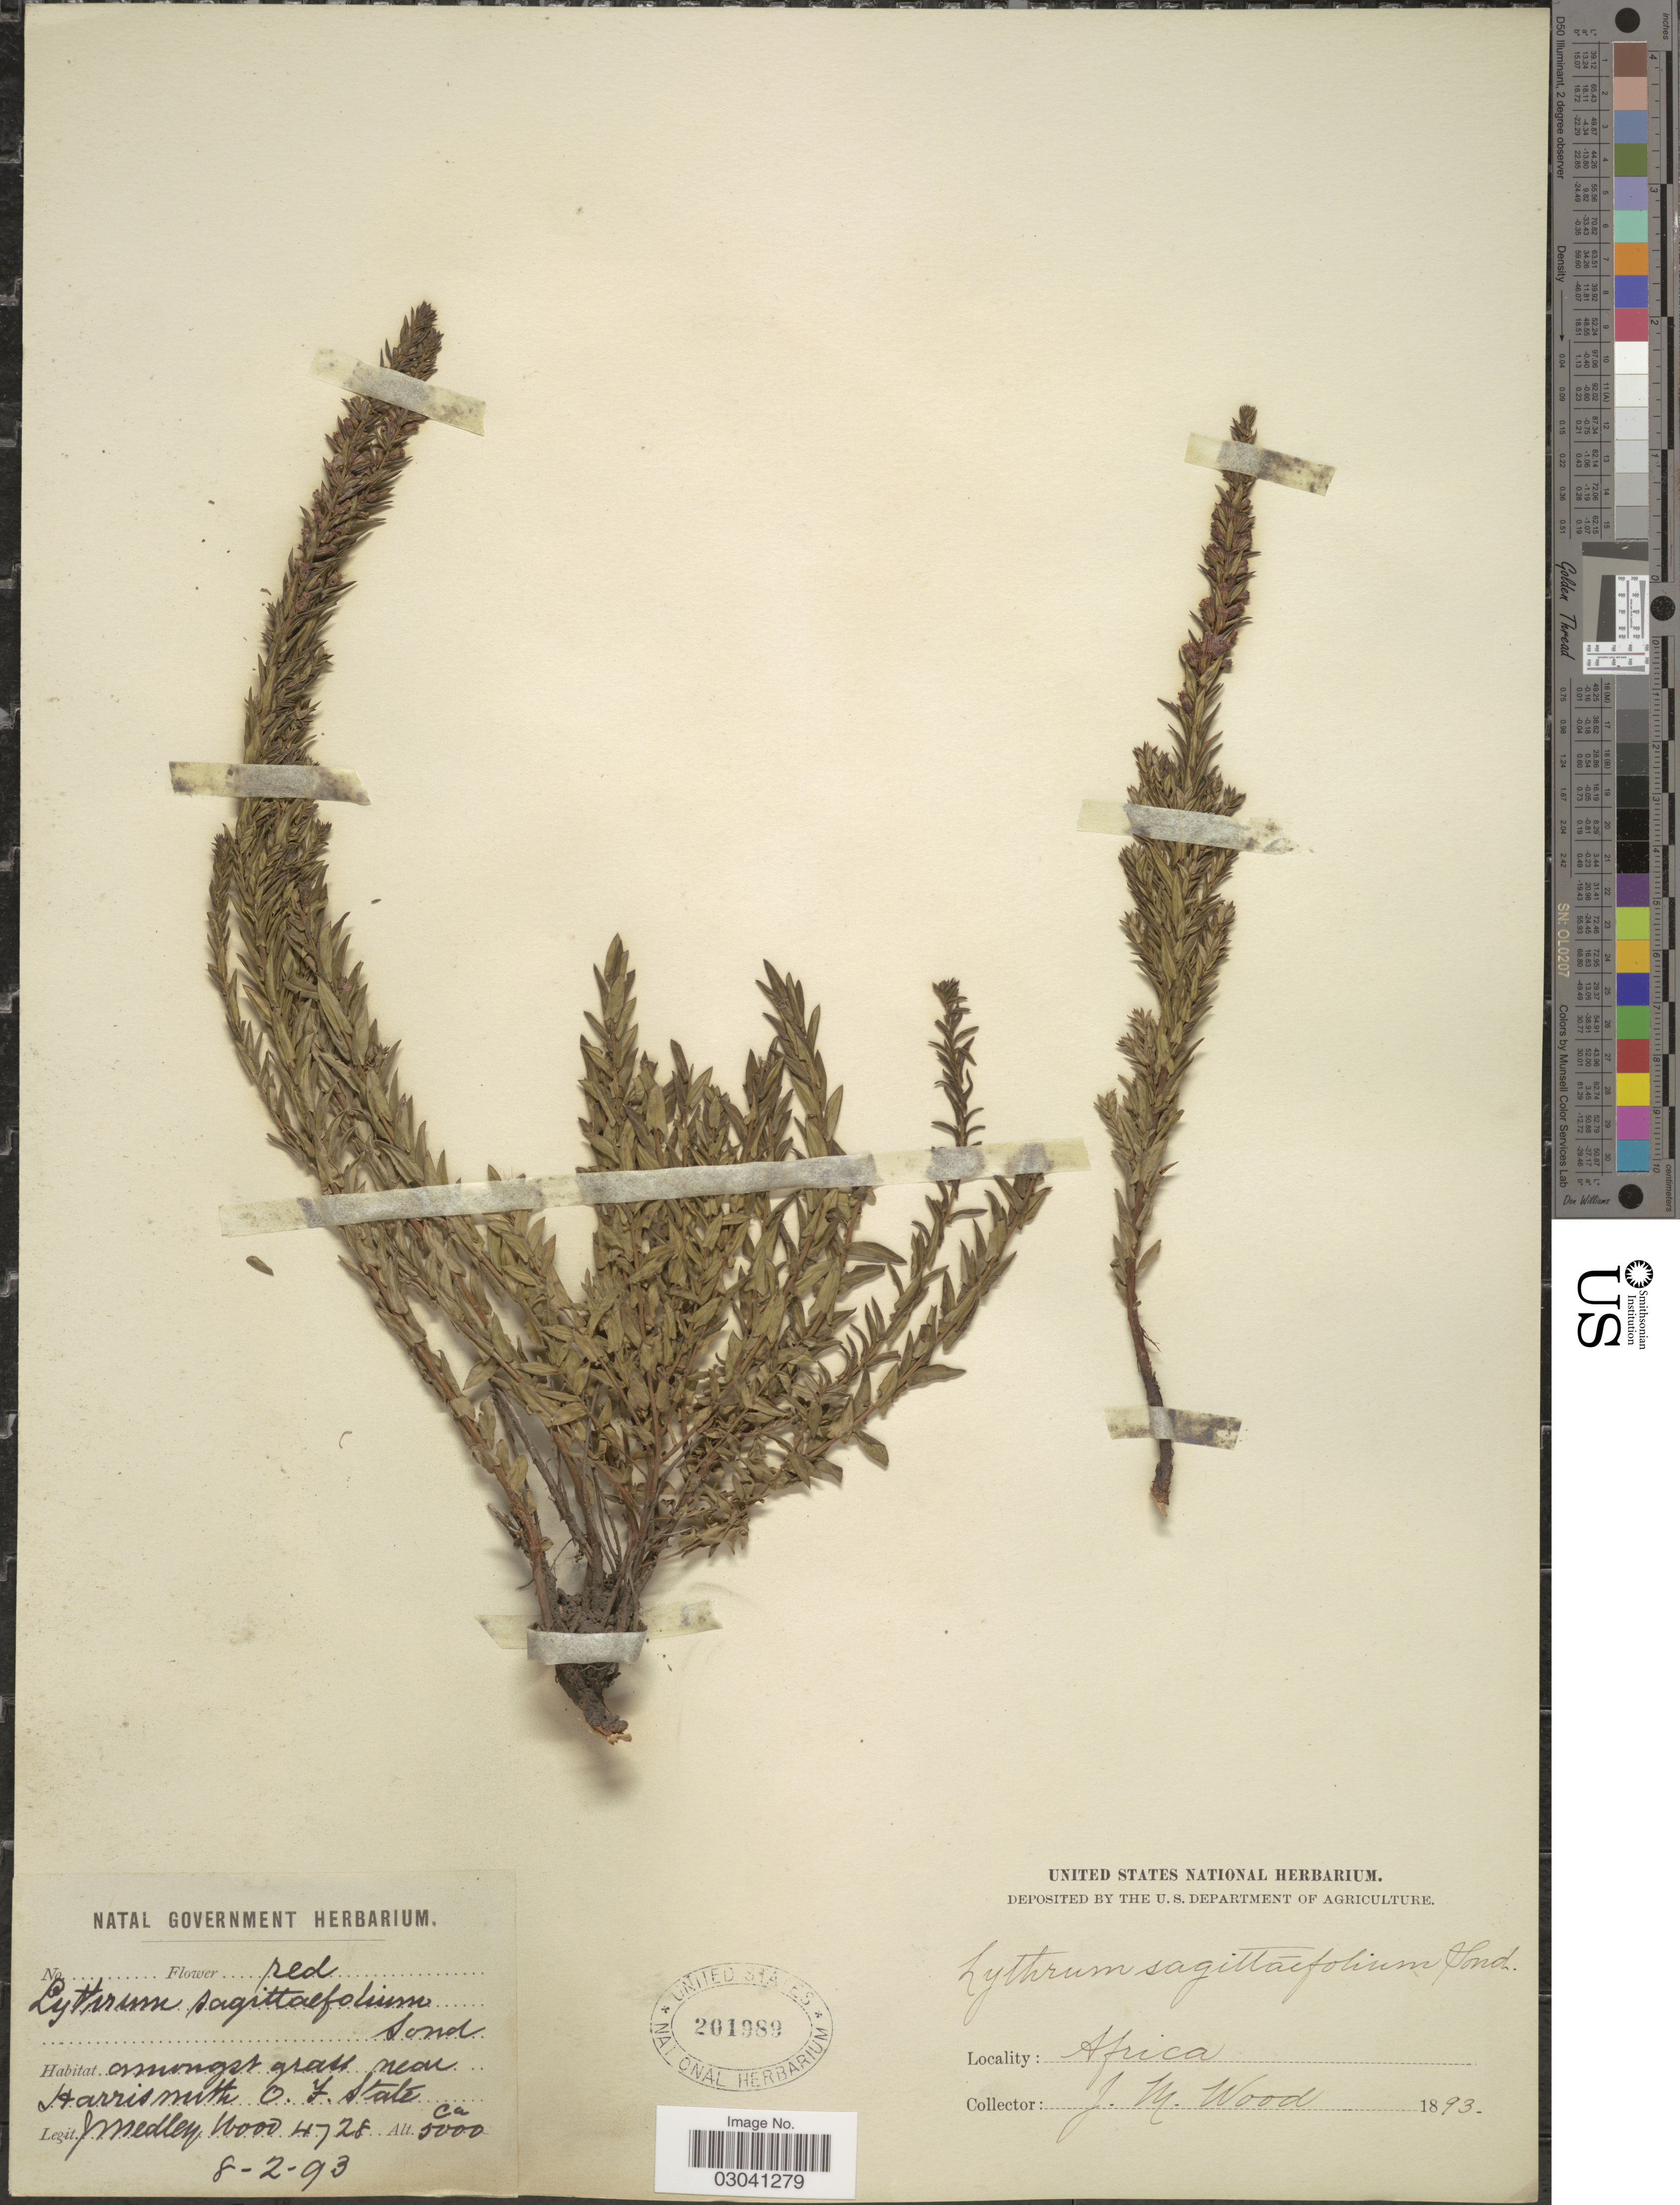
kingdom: Plantae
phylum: Tracheophyta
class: Magnoliopsida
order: Myrtales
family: Lythraceae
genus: Ammannia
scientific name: Ammannia sagittifolia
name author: (Sond.) S.A. Graham & Gandhi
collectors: J. Medley Wood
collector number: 4728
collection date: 1893-02-08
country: South Africa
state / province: Free State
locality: Amongst grass near Harrismith O.F. State.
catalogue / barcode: US 201989